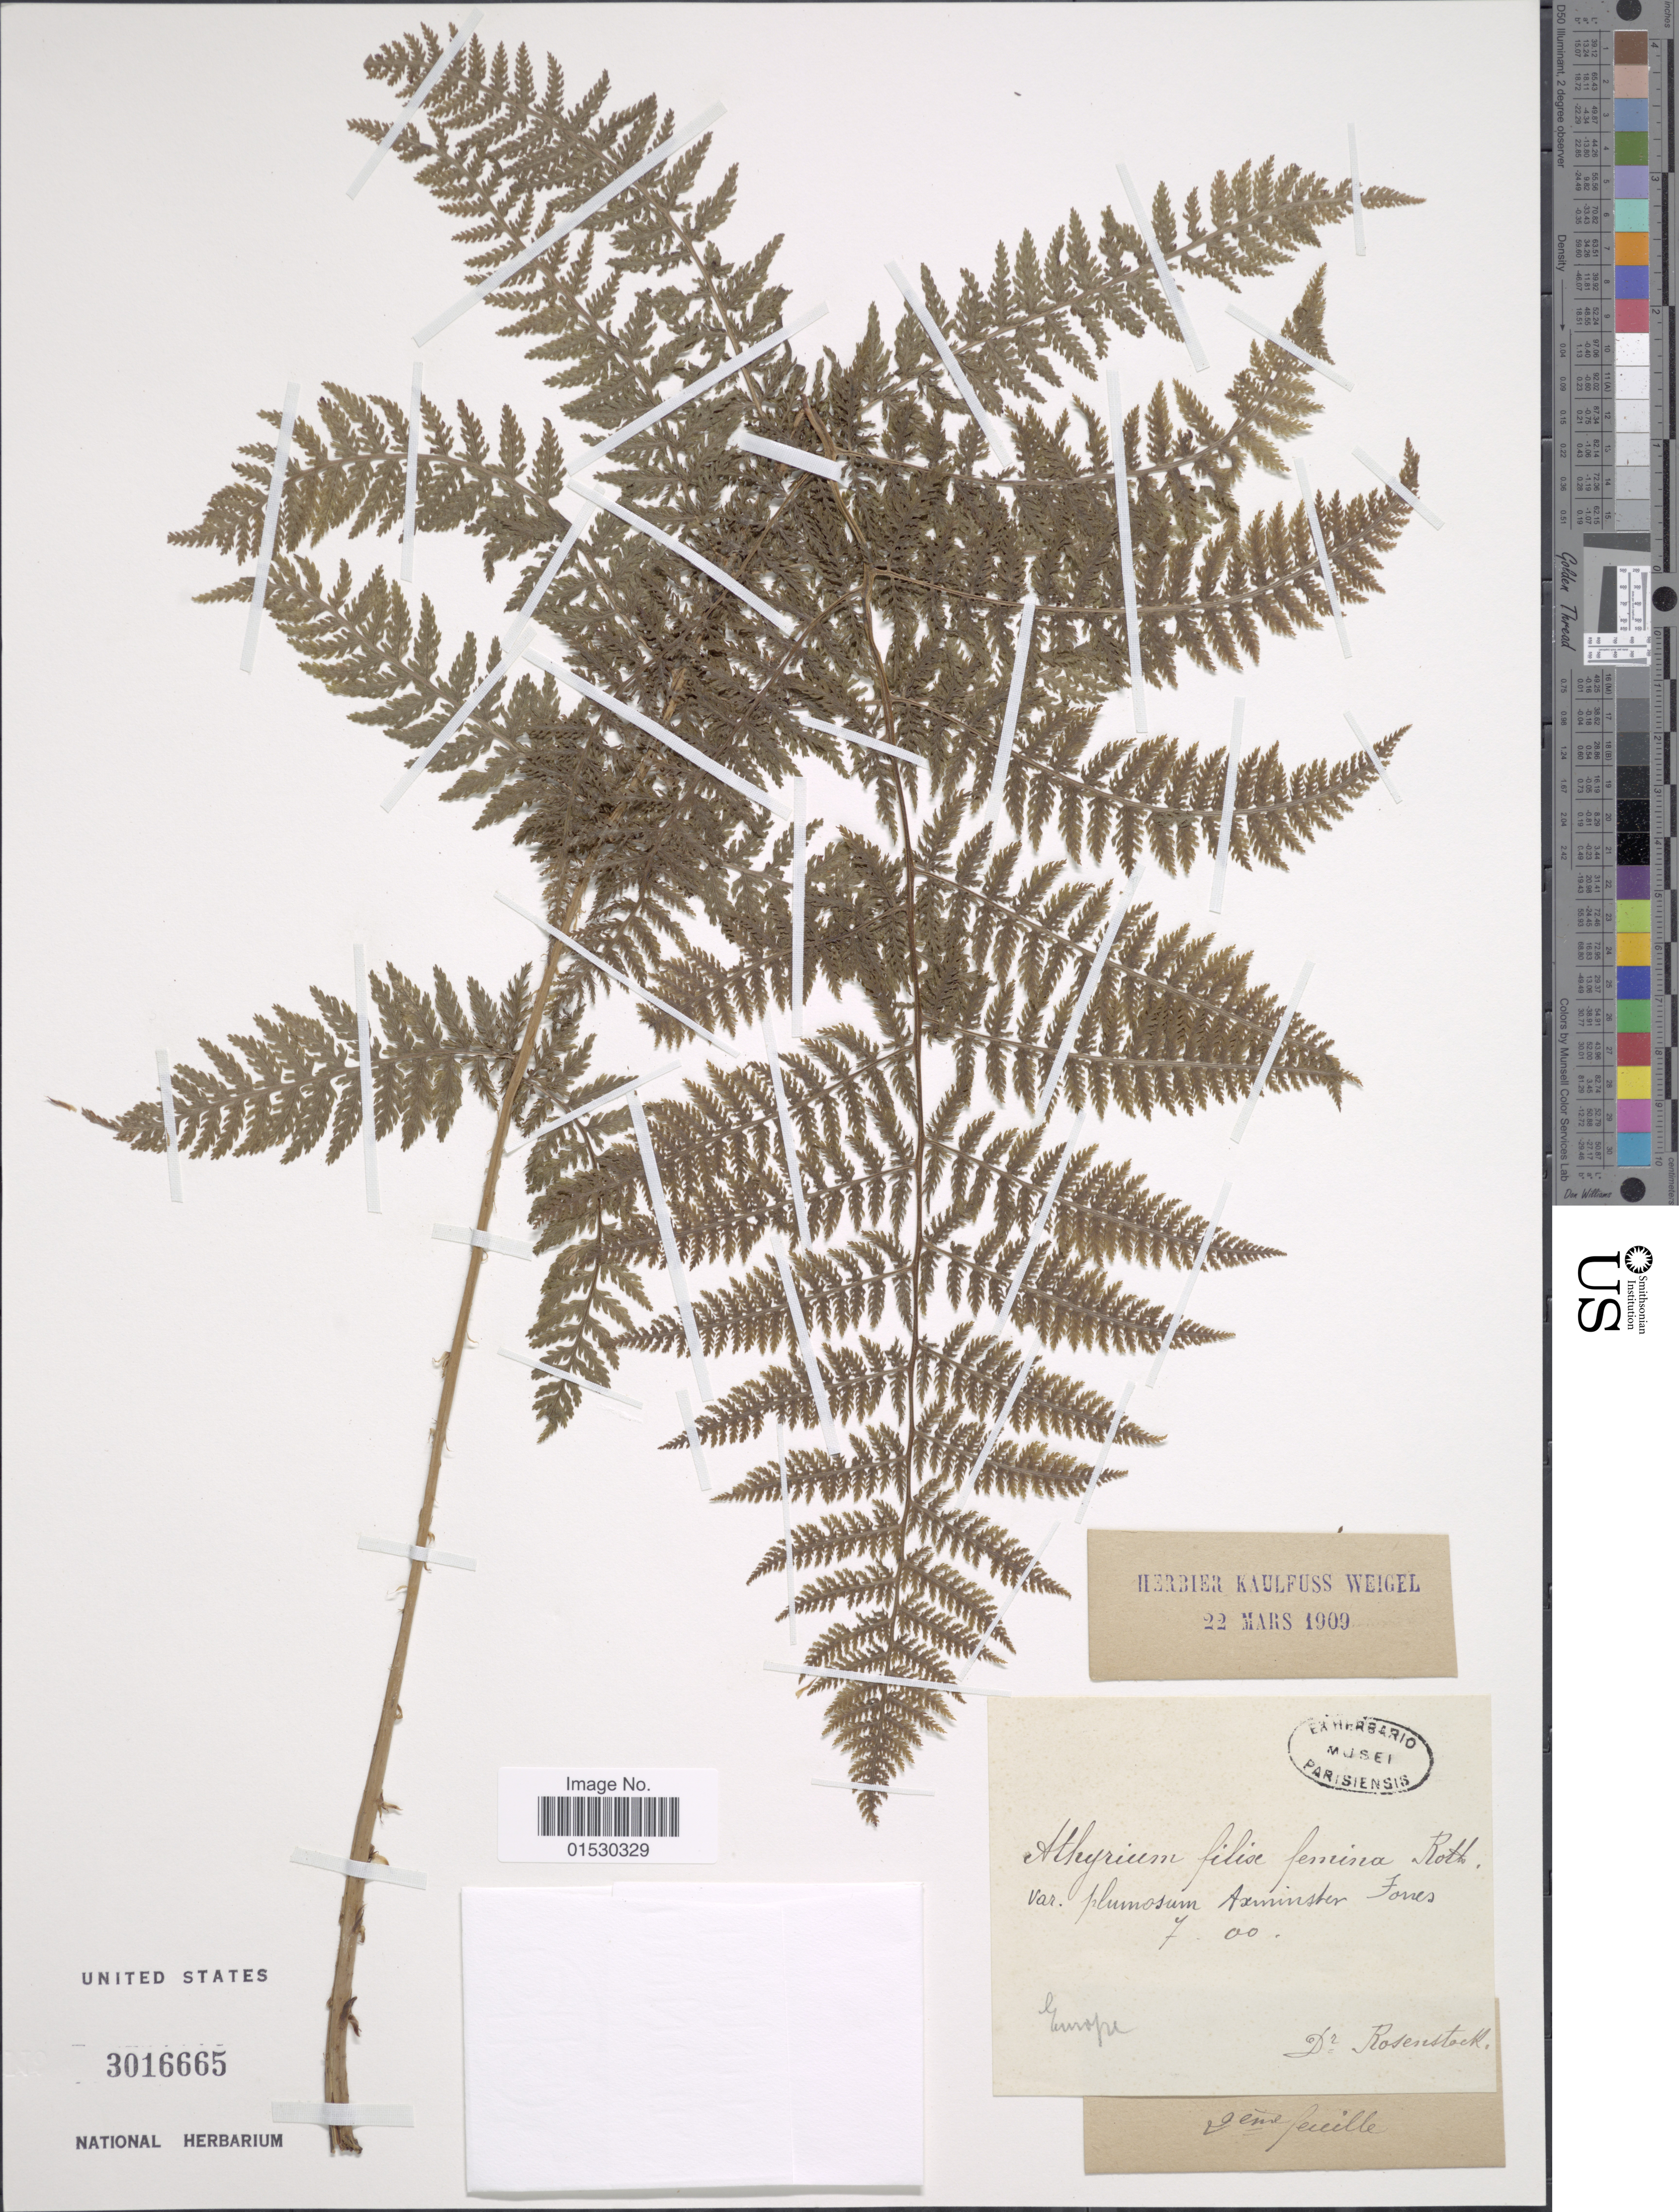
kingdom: Plantae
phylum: Tracheophyta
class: Polypodiopsida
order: Polypodiales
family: Athyriaceae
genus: Athyrium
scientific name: Athyrium filix-femina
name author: (L.) Roth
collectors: E. Rosenstock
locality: Europe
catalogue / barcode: US 3016665